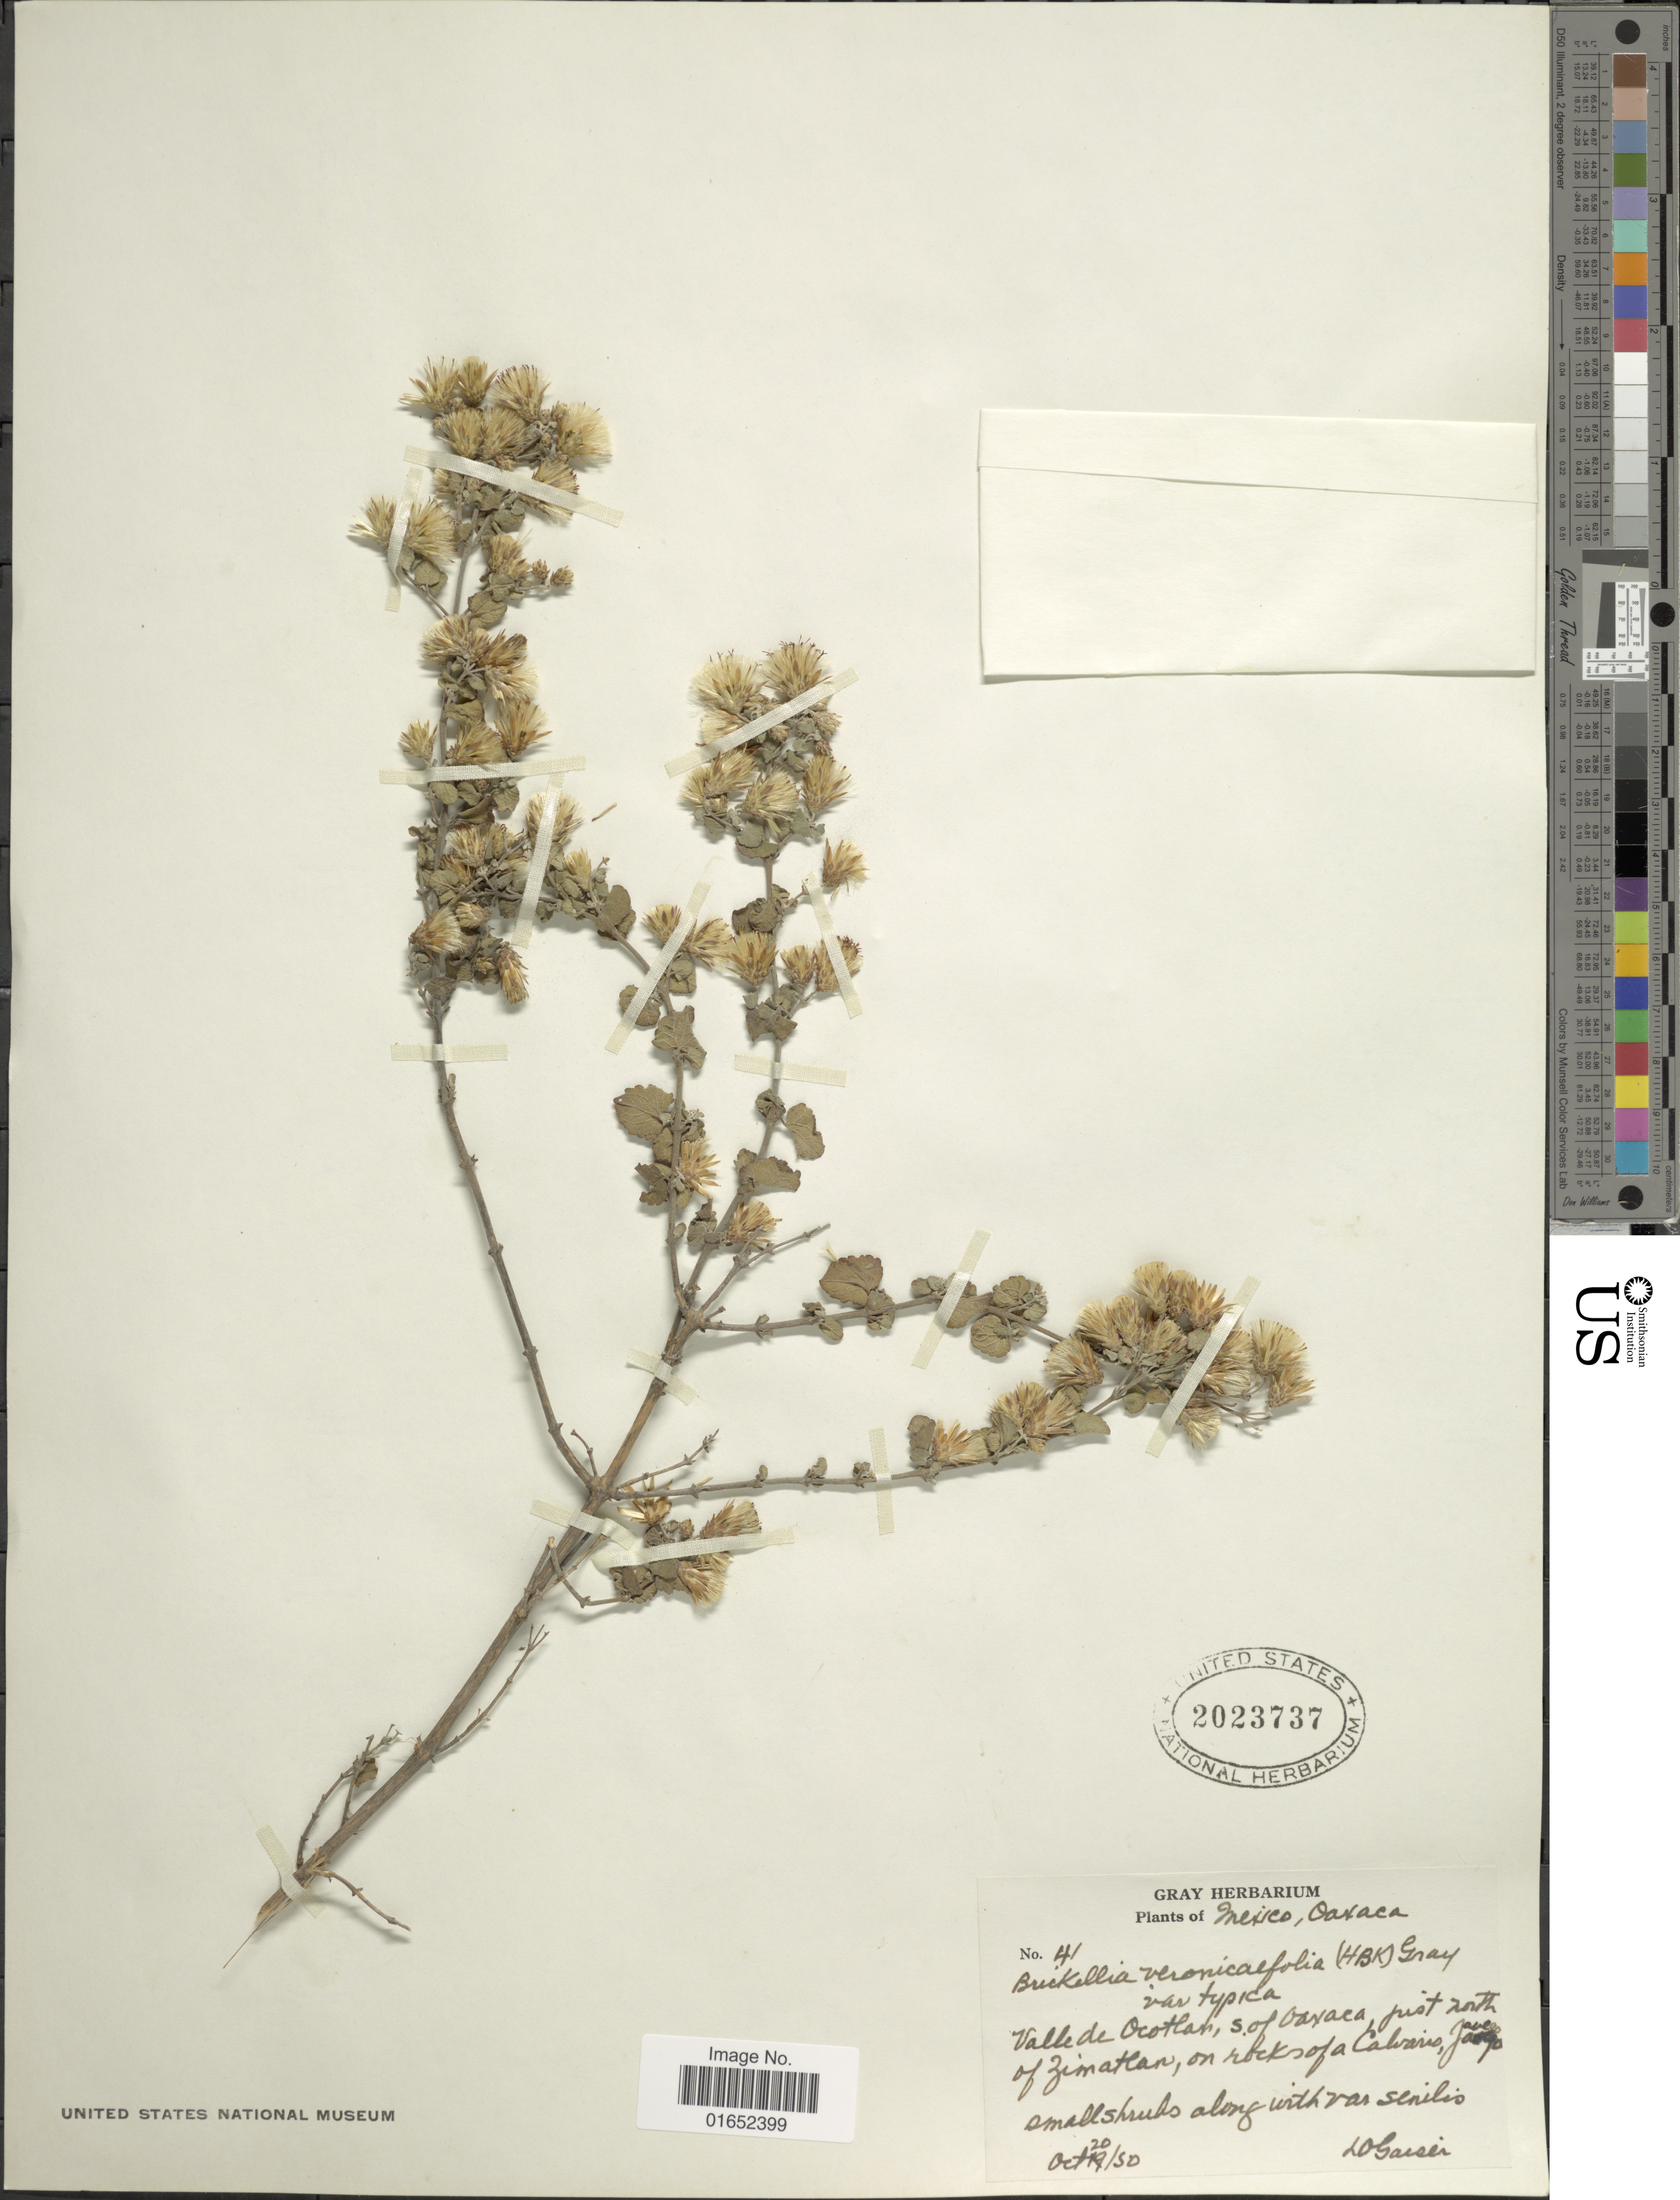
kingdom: Plantae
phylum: Tracheophyta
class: Magnoliopsida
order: Asterales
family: Asteraceae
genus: Brickellia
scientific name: Brickellia veronicaefolia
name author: (Kunth) A. Gray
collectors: L. Gaiser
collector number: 41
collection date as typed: Transcribed d/m/y: 20/10/50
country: Mexico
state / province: Oaxaca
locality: Valle de Ocotlan, S. of Oaxaca, just north of Zimatlan, on rocks of a Calvario, [illegible text]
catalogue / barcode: US 2023737